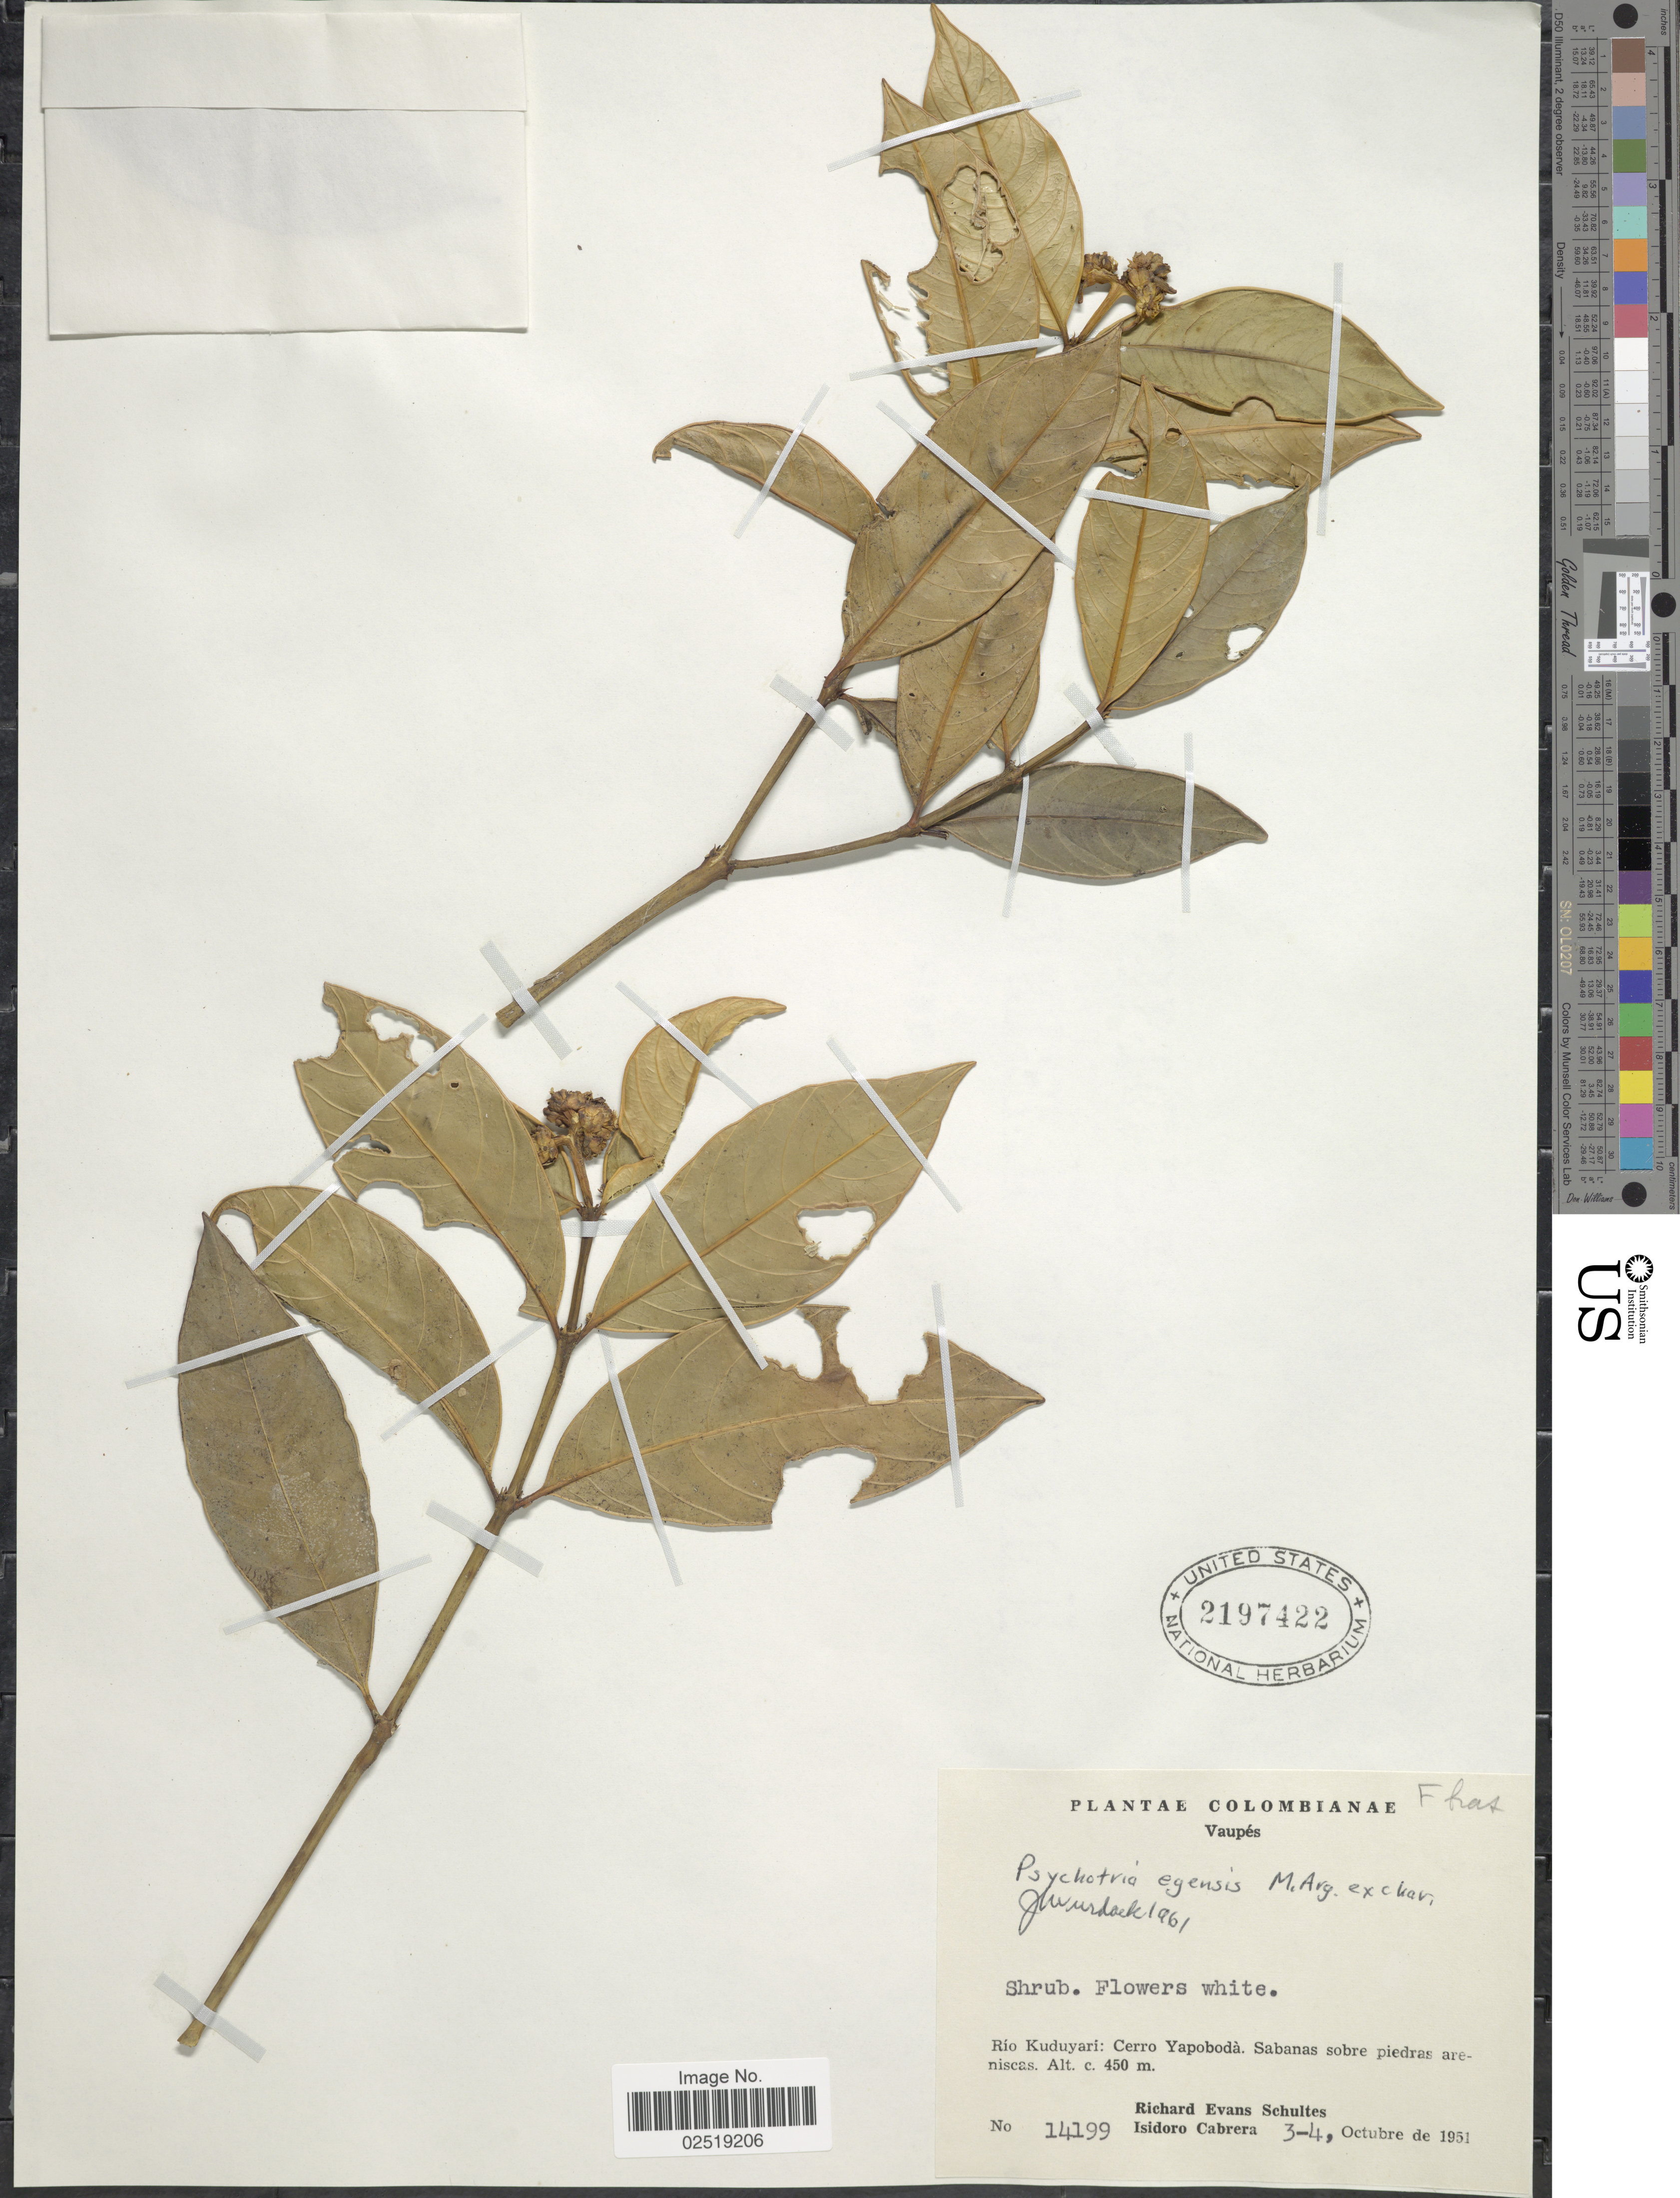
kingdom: Plantae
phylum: Tracheophyta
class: Magnoliopsida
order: Gentianales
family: Rubiaceae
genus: Psychotria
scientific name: Psychotria egensis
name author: Müll. Arg.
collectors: R. E. Schultes & I. Cabrera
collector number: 14199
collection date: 1951-10-03/1951-10-04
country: Colombia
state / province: Vaupés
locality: Rio Kuduyari: Cerro Yapoboda. Sabanas sobre piedras areniscas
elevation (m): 450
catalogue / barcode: US 2197422